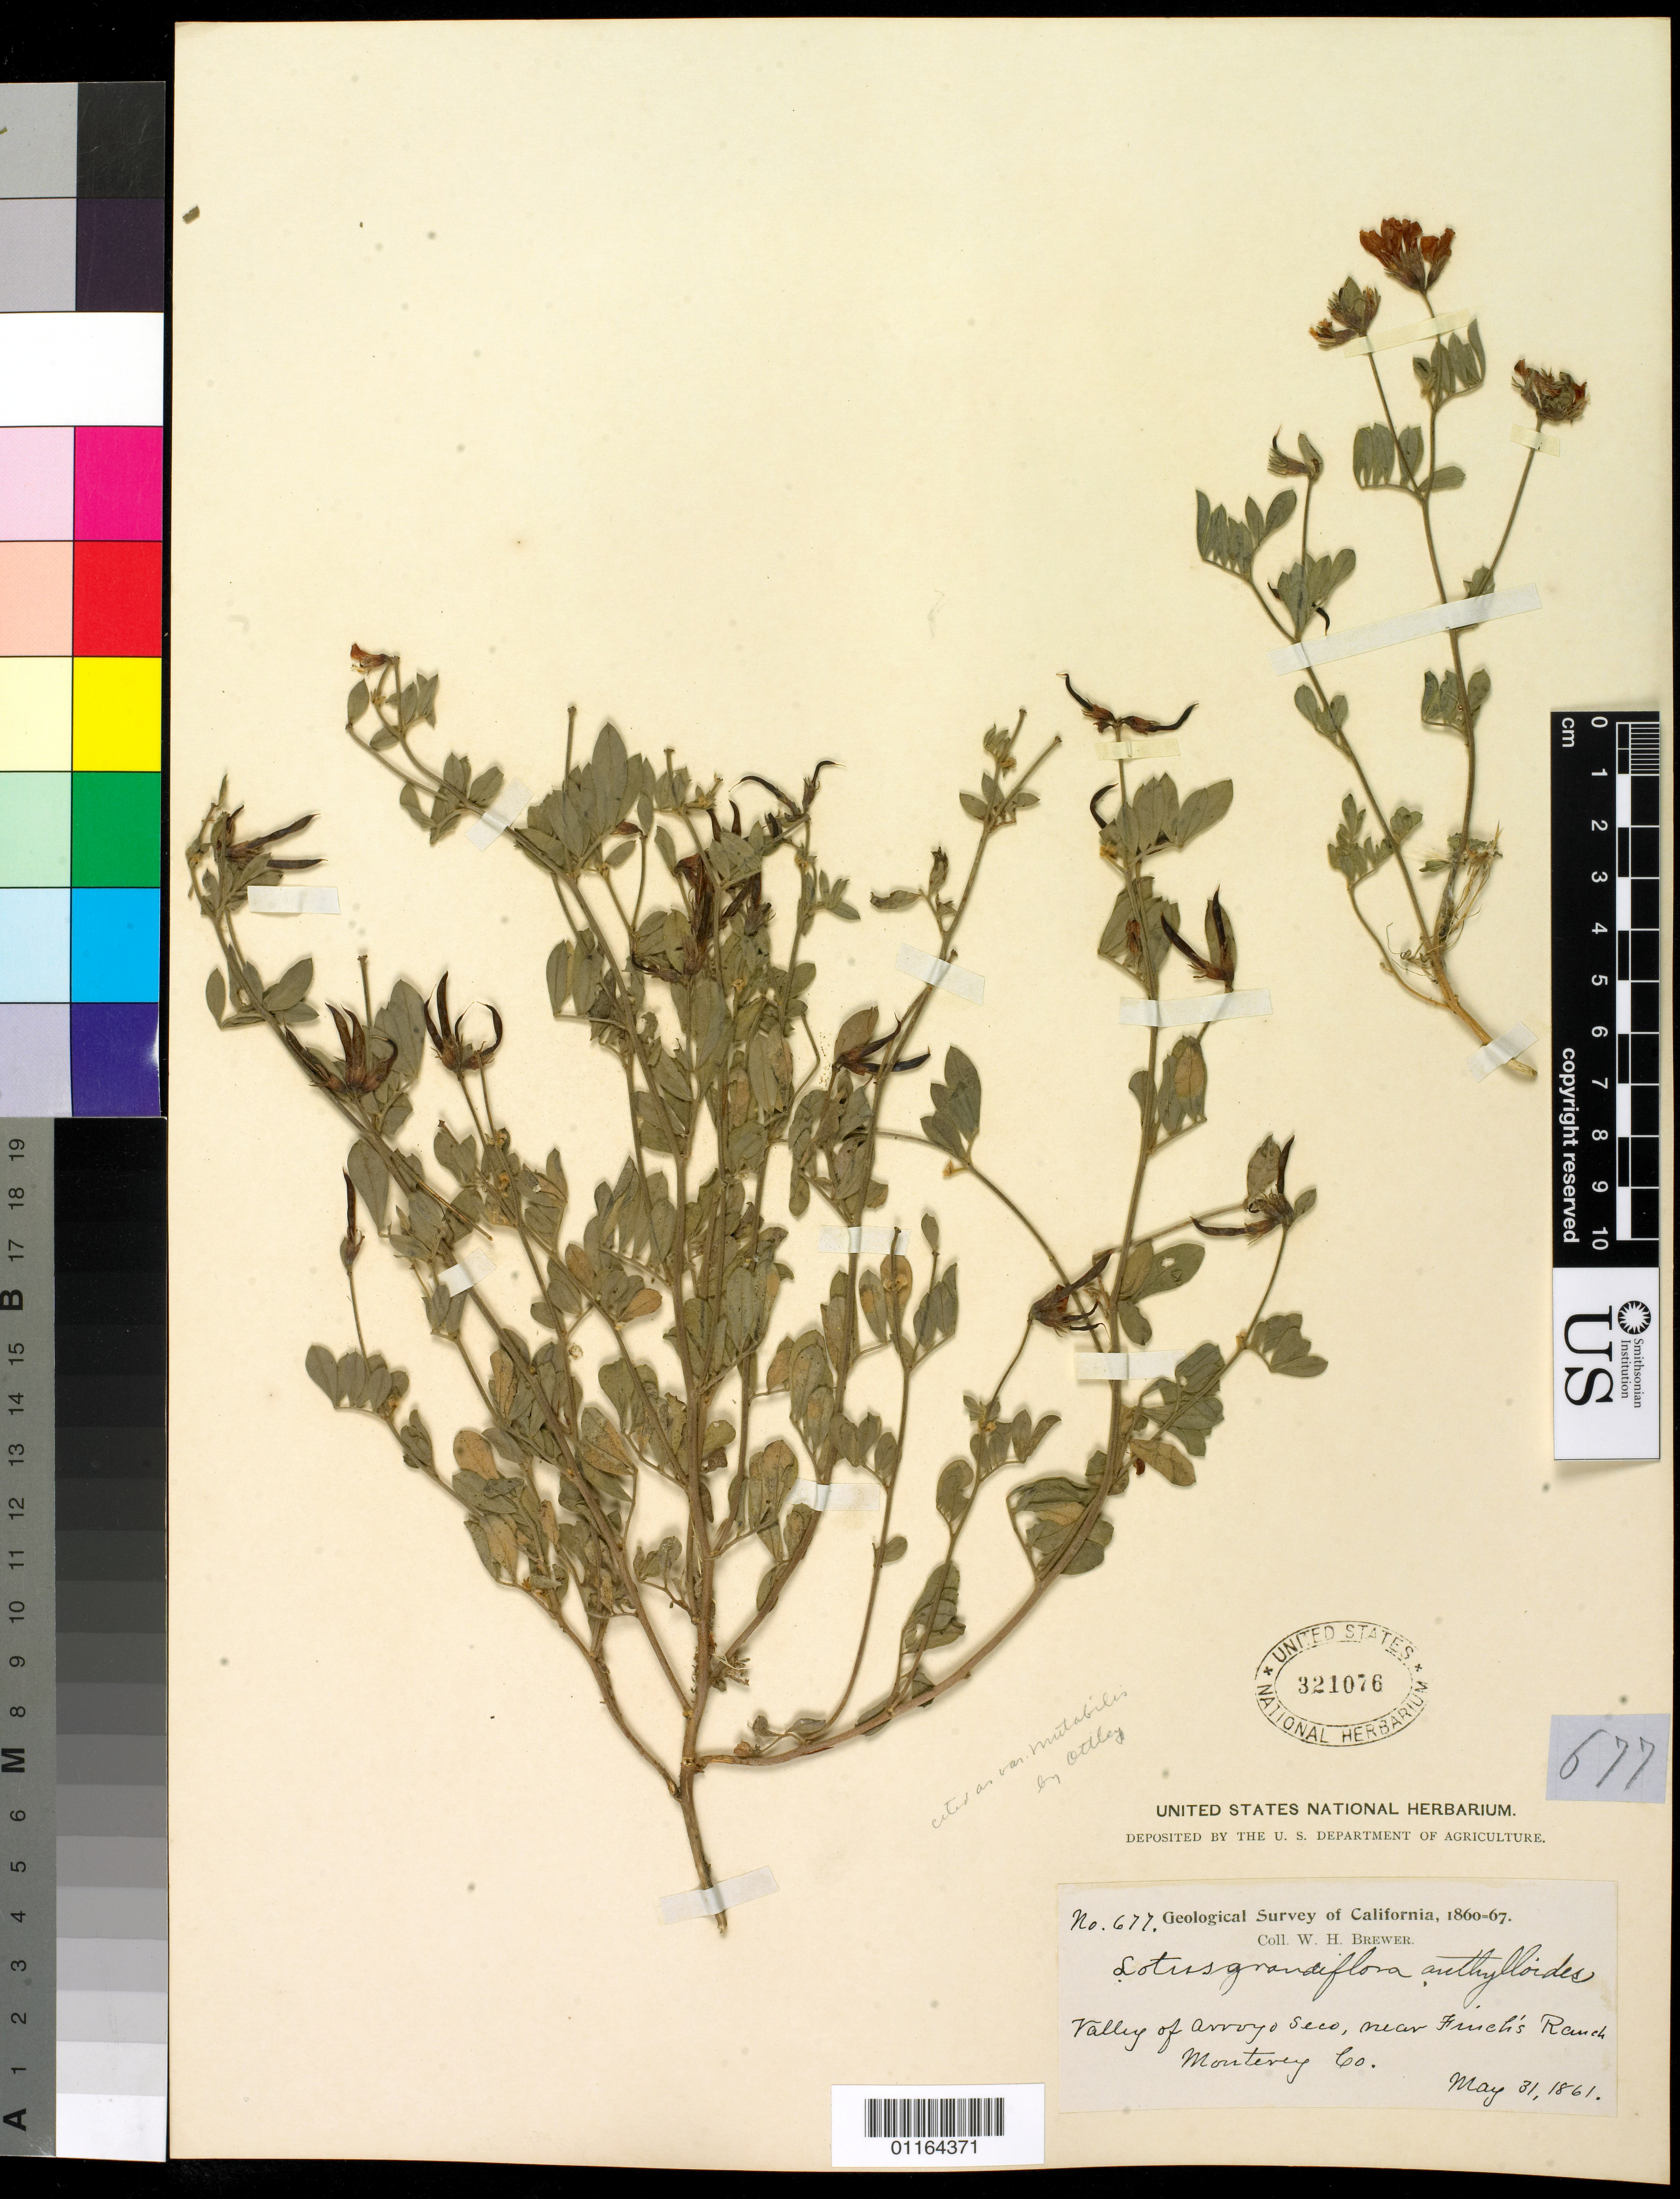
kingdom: Plantae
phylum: Tracheophyta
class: Magnoliopsida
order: Fabales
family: Fabaceae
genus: Ottleya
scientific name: Ottleya grandiflora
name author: (Benth.) D.D. Sokoloff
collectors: W. H. Brewer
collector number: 677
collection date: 1861-05-31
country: United States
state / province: California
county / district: Monterey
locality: Valley of Arroyo Seco, near Finch's Ranch.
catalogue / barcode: US 321076